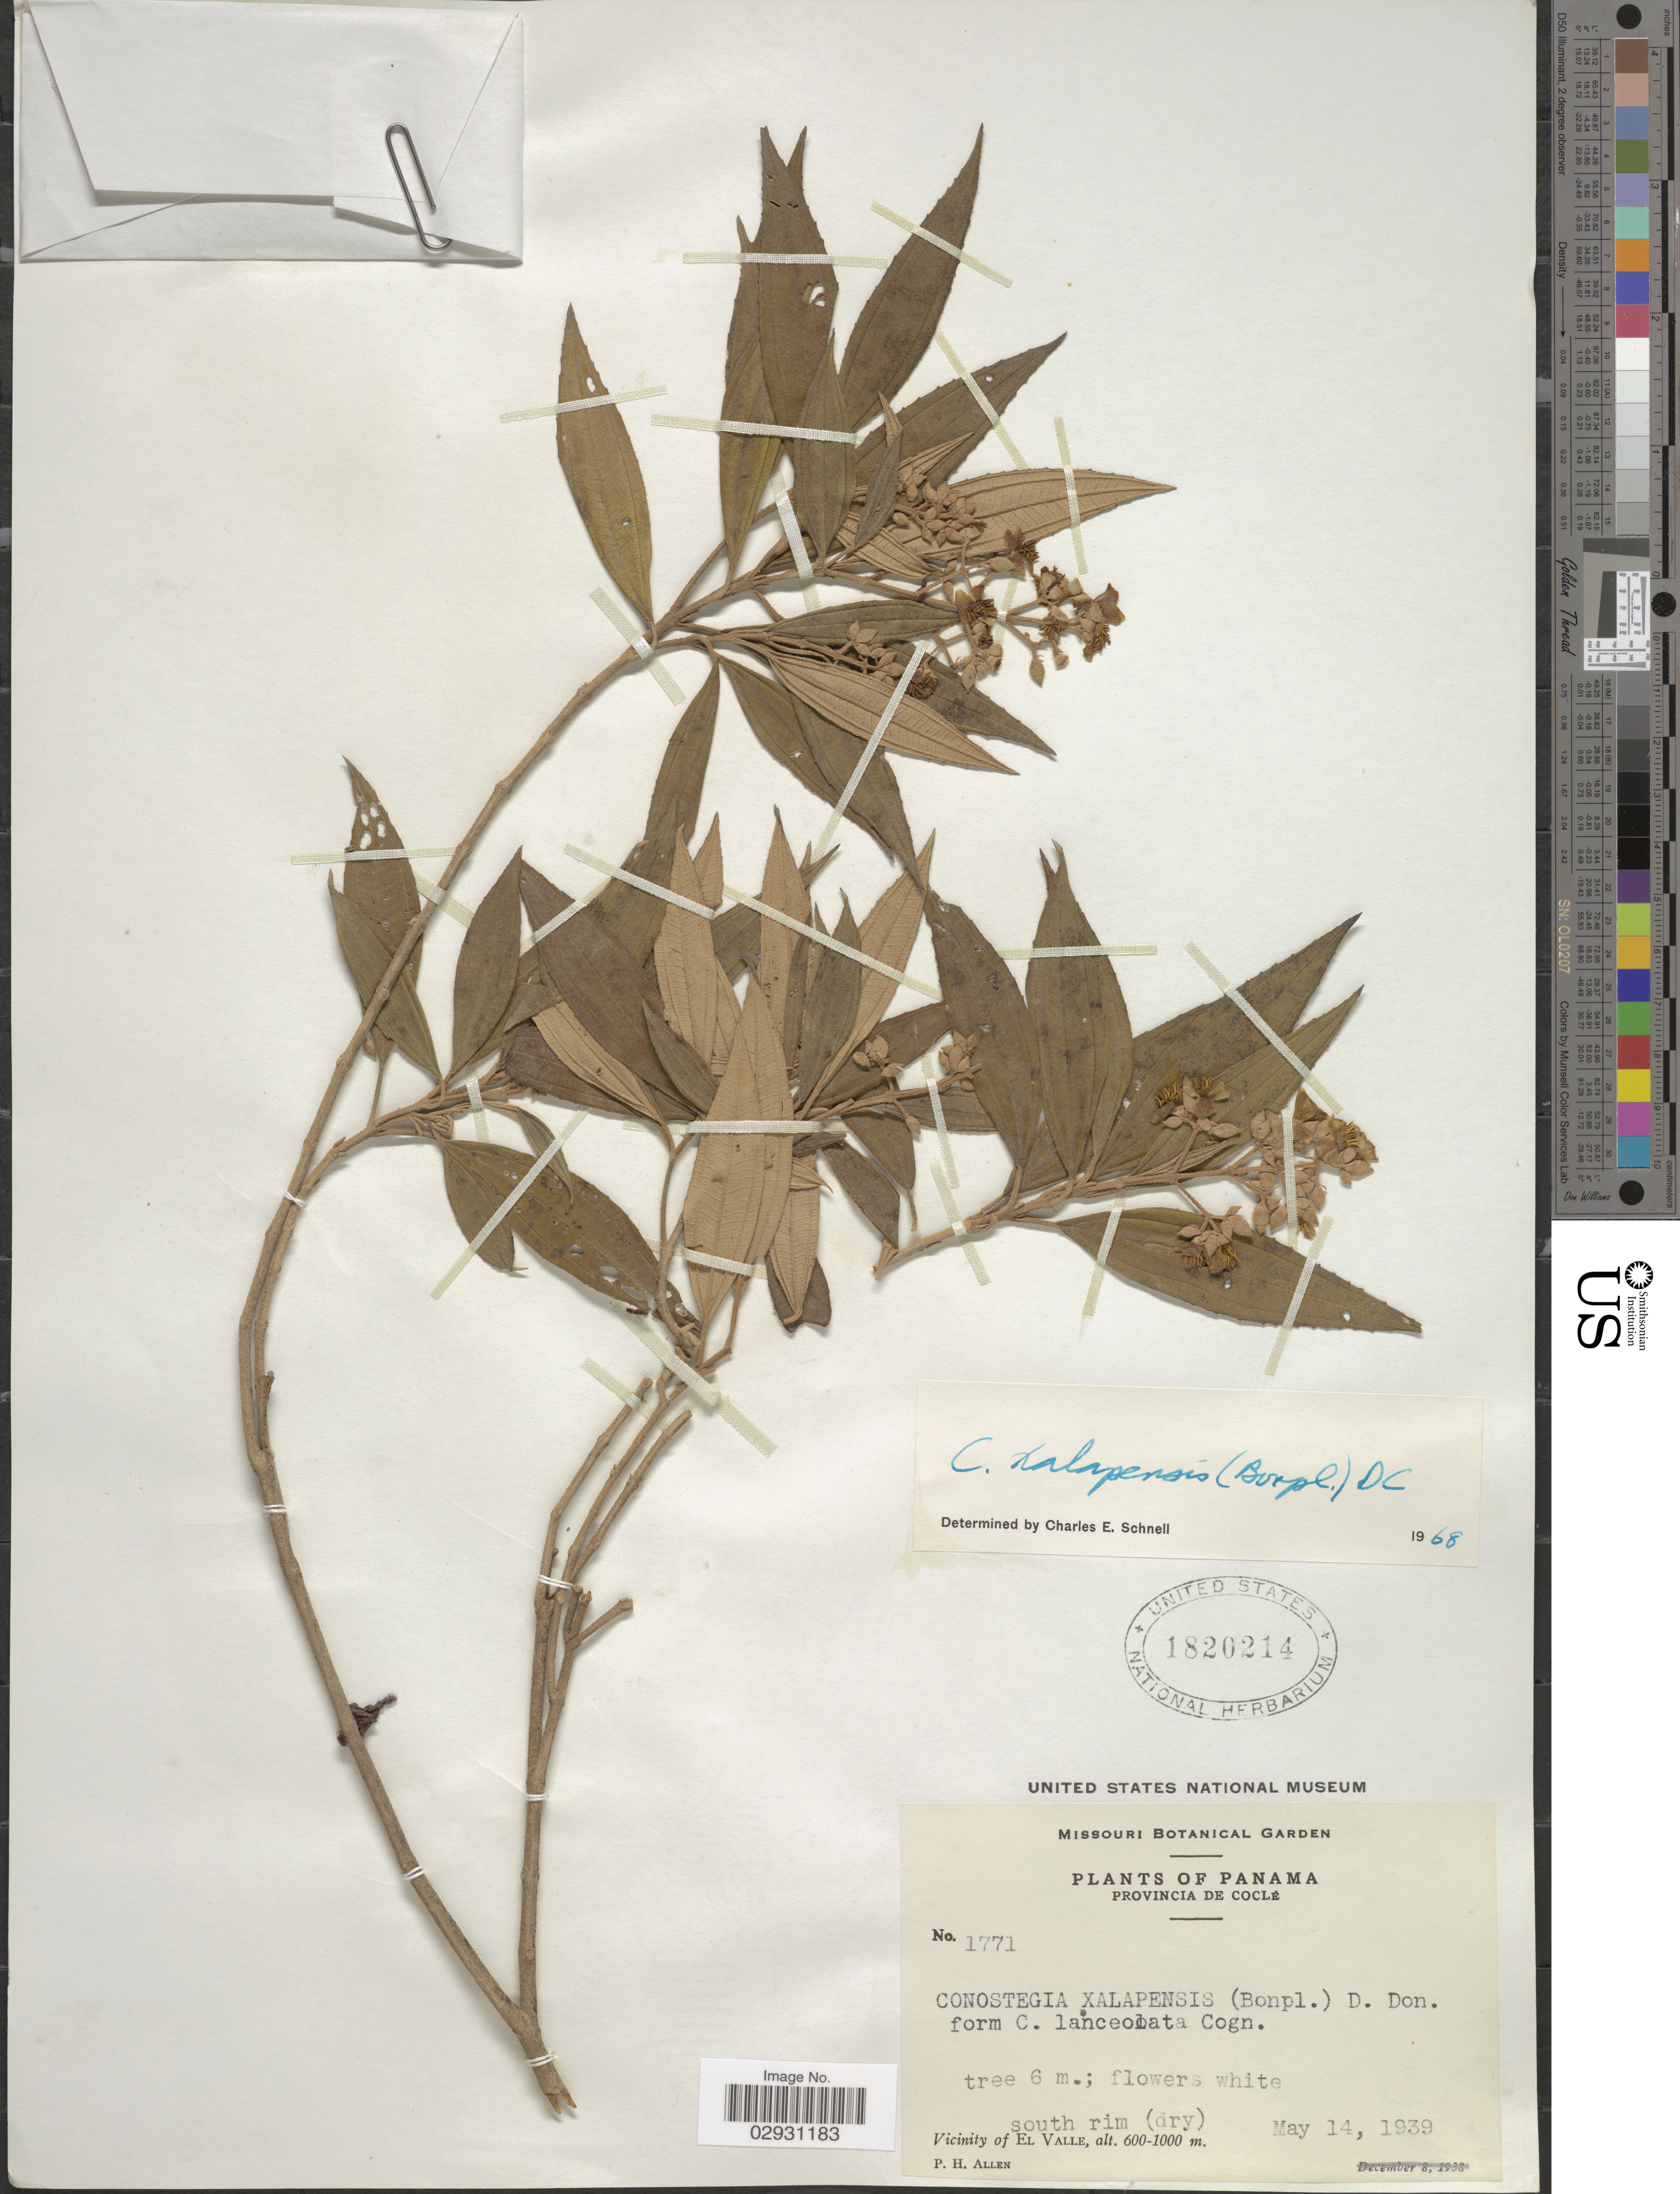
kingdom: Plantae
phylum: Tracheophyta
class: Magnoliopsida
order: Myrtales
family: Melastomataceae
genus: Conostegia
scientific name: Conostegia quadrangularis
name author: Schltdl. ex Steud.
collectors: P. H. Allen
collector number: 1771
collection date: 1939-05-14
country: Panama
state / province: Coclé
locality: Vicinity of El Valle.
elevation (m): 600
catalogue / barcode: US 1820214